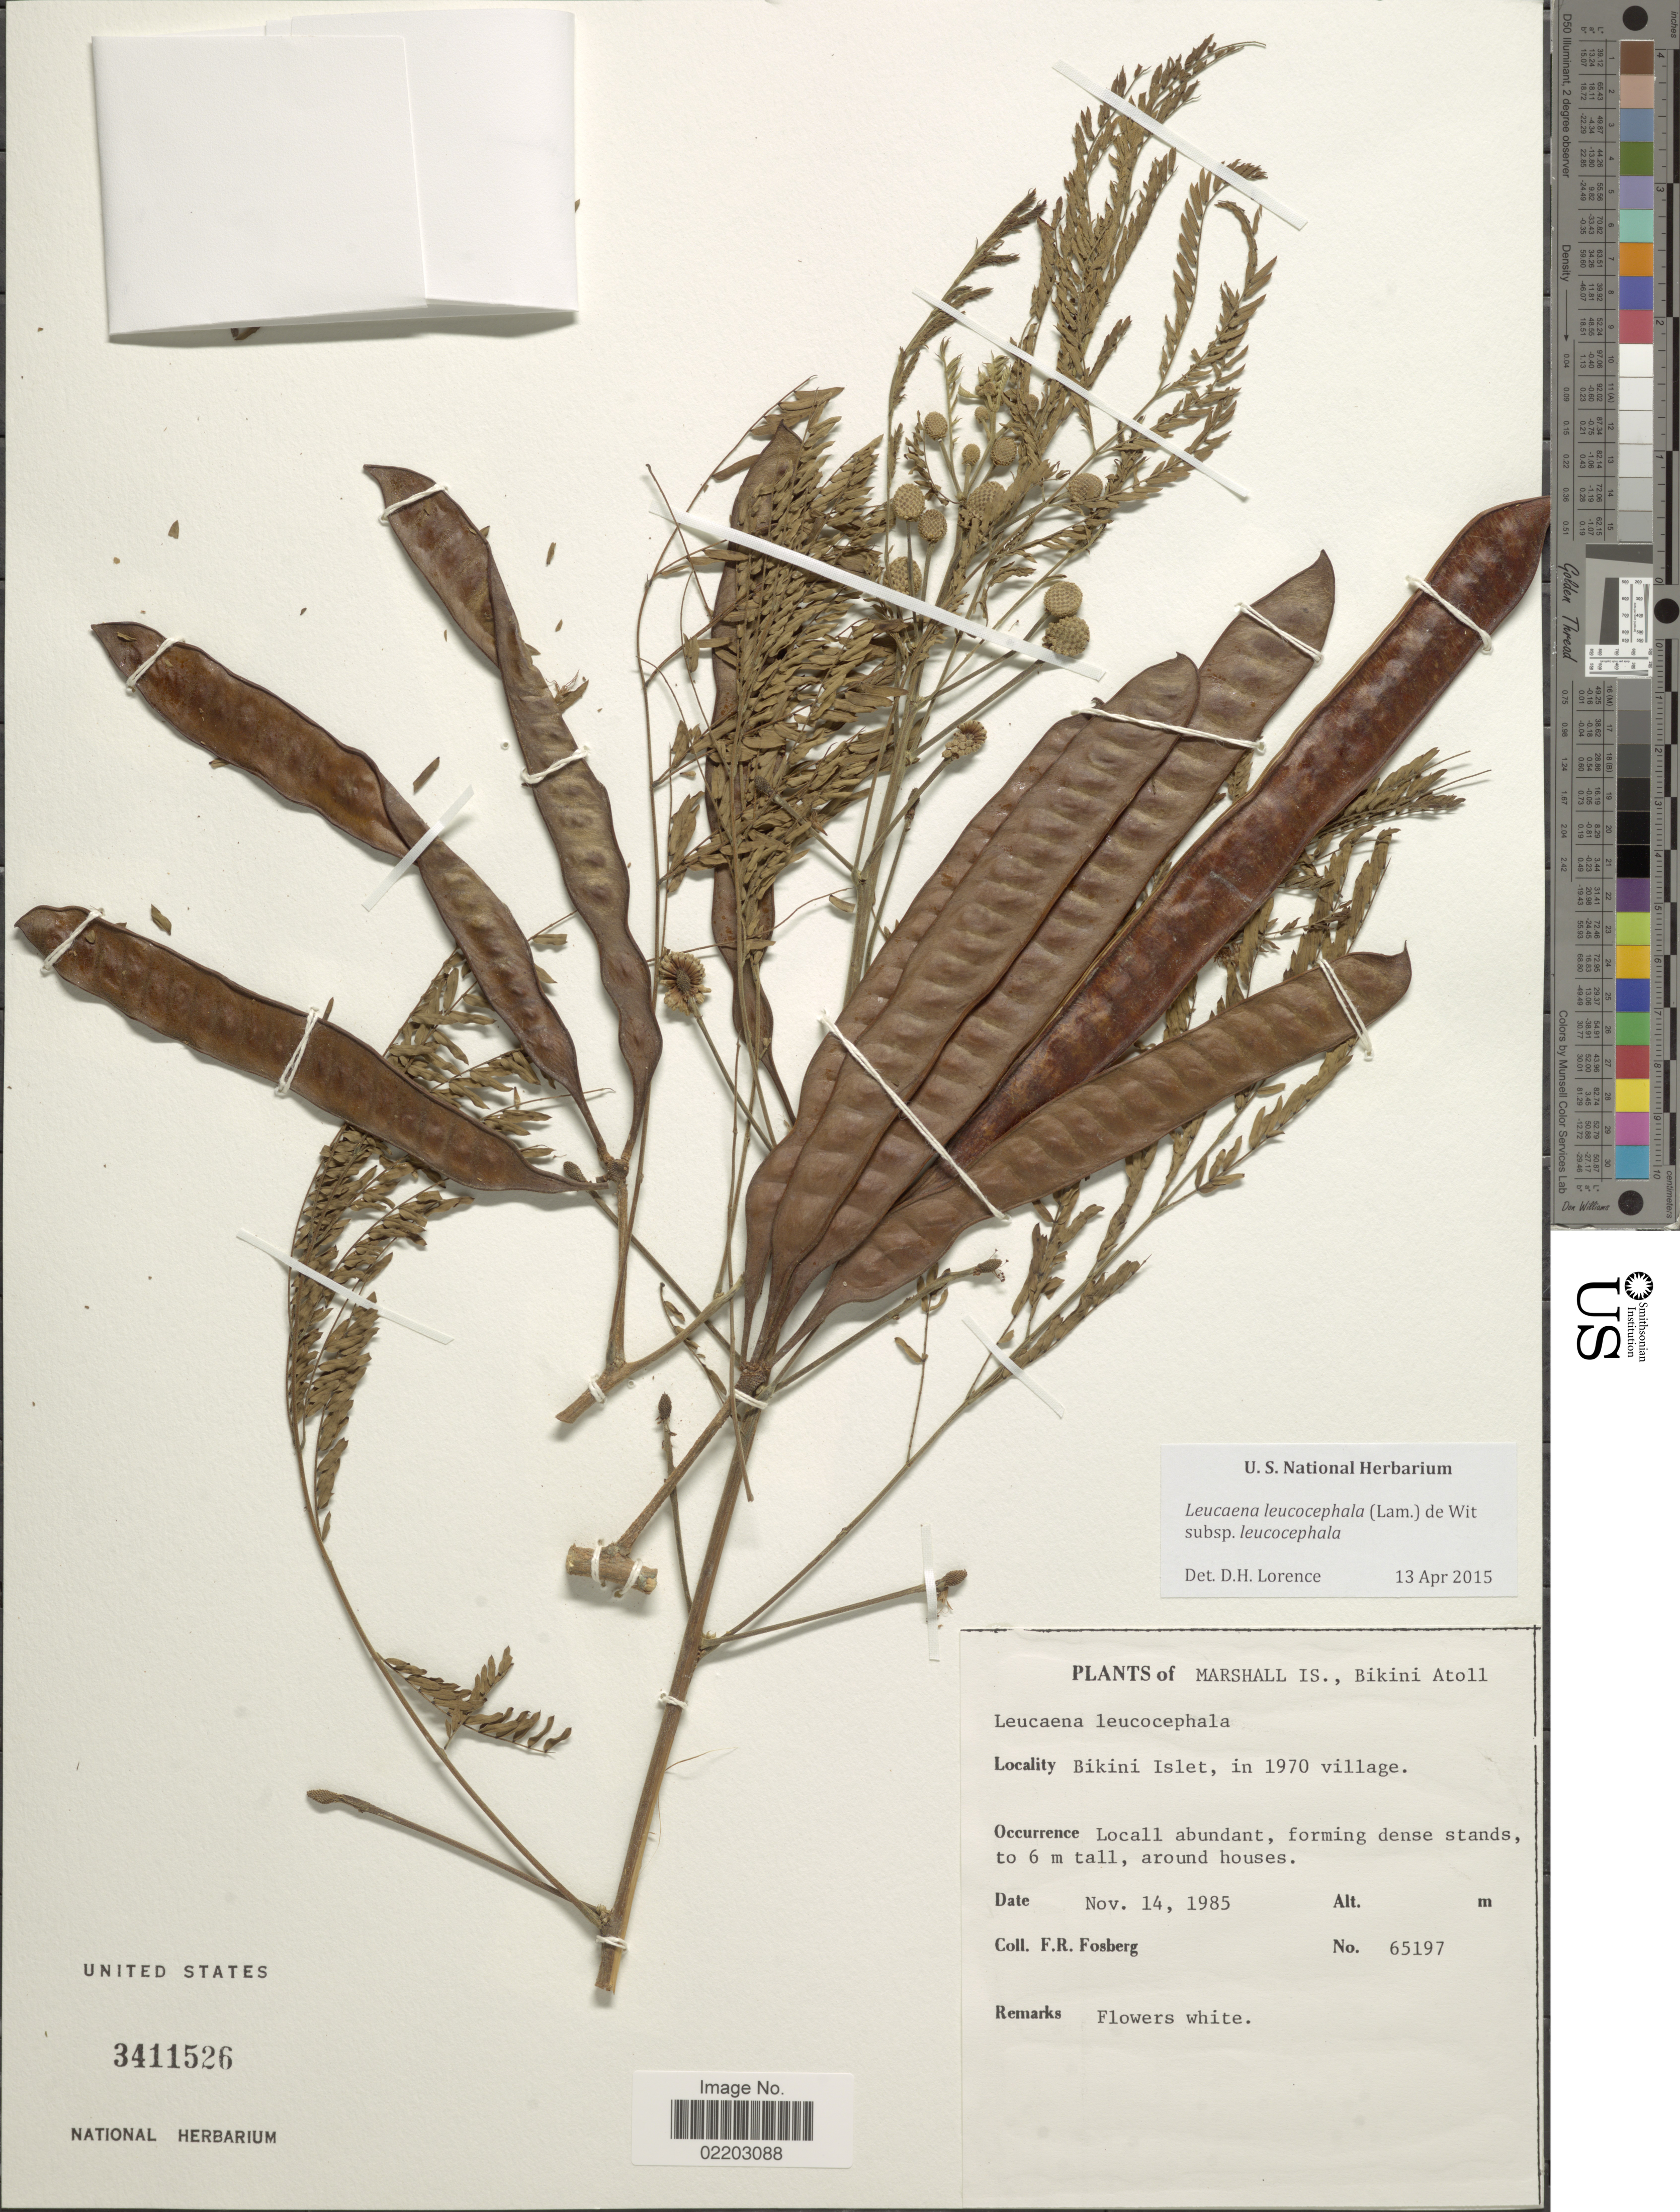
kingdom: Plantae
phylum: Tracheophyta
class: Magnoliopsida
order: Fabales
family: Fabaceae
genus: Leucaena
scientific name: Leucaena leucocephala subsp. leucocephala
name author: (Lam.) de Wit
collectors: F. R. Fosberg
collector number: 65197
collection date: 1985-11-14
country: Marshall Islands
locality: Marshall Is., Bikini Atoll. Bikini Islet, in 1970 village.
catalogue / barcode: US 3411526